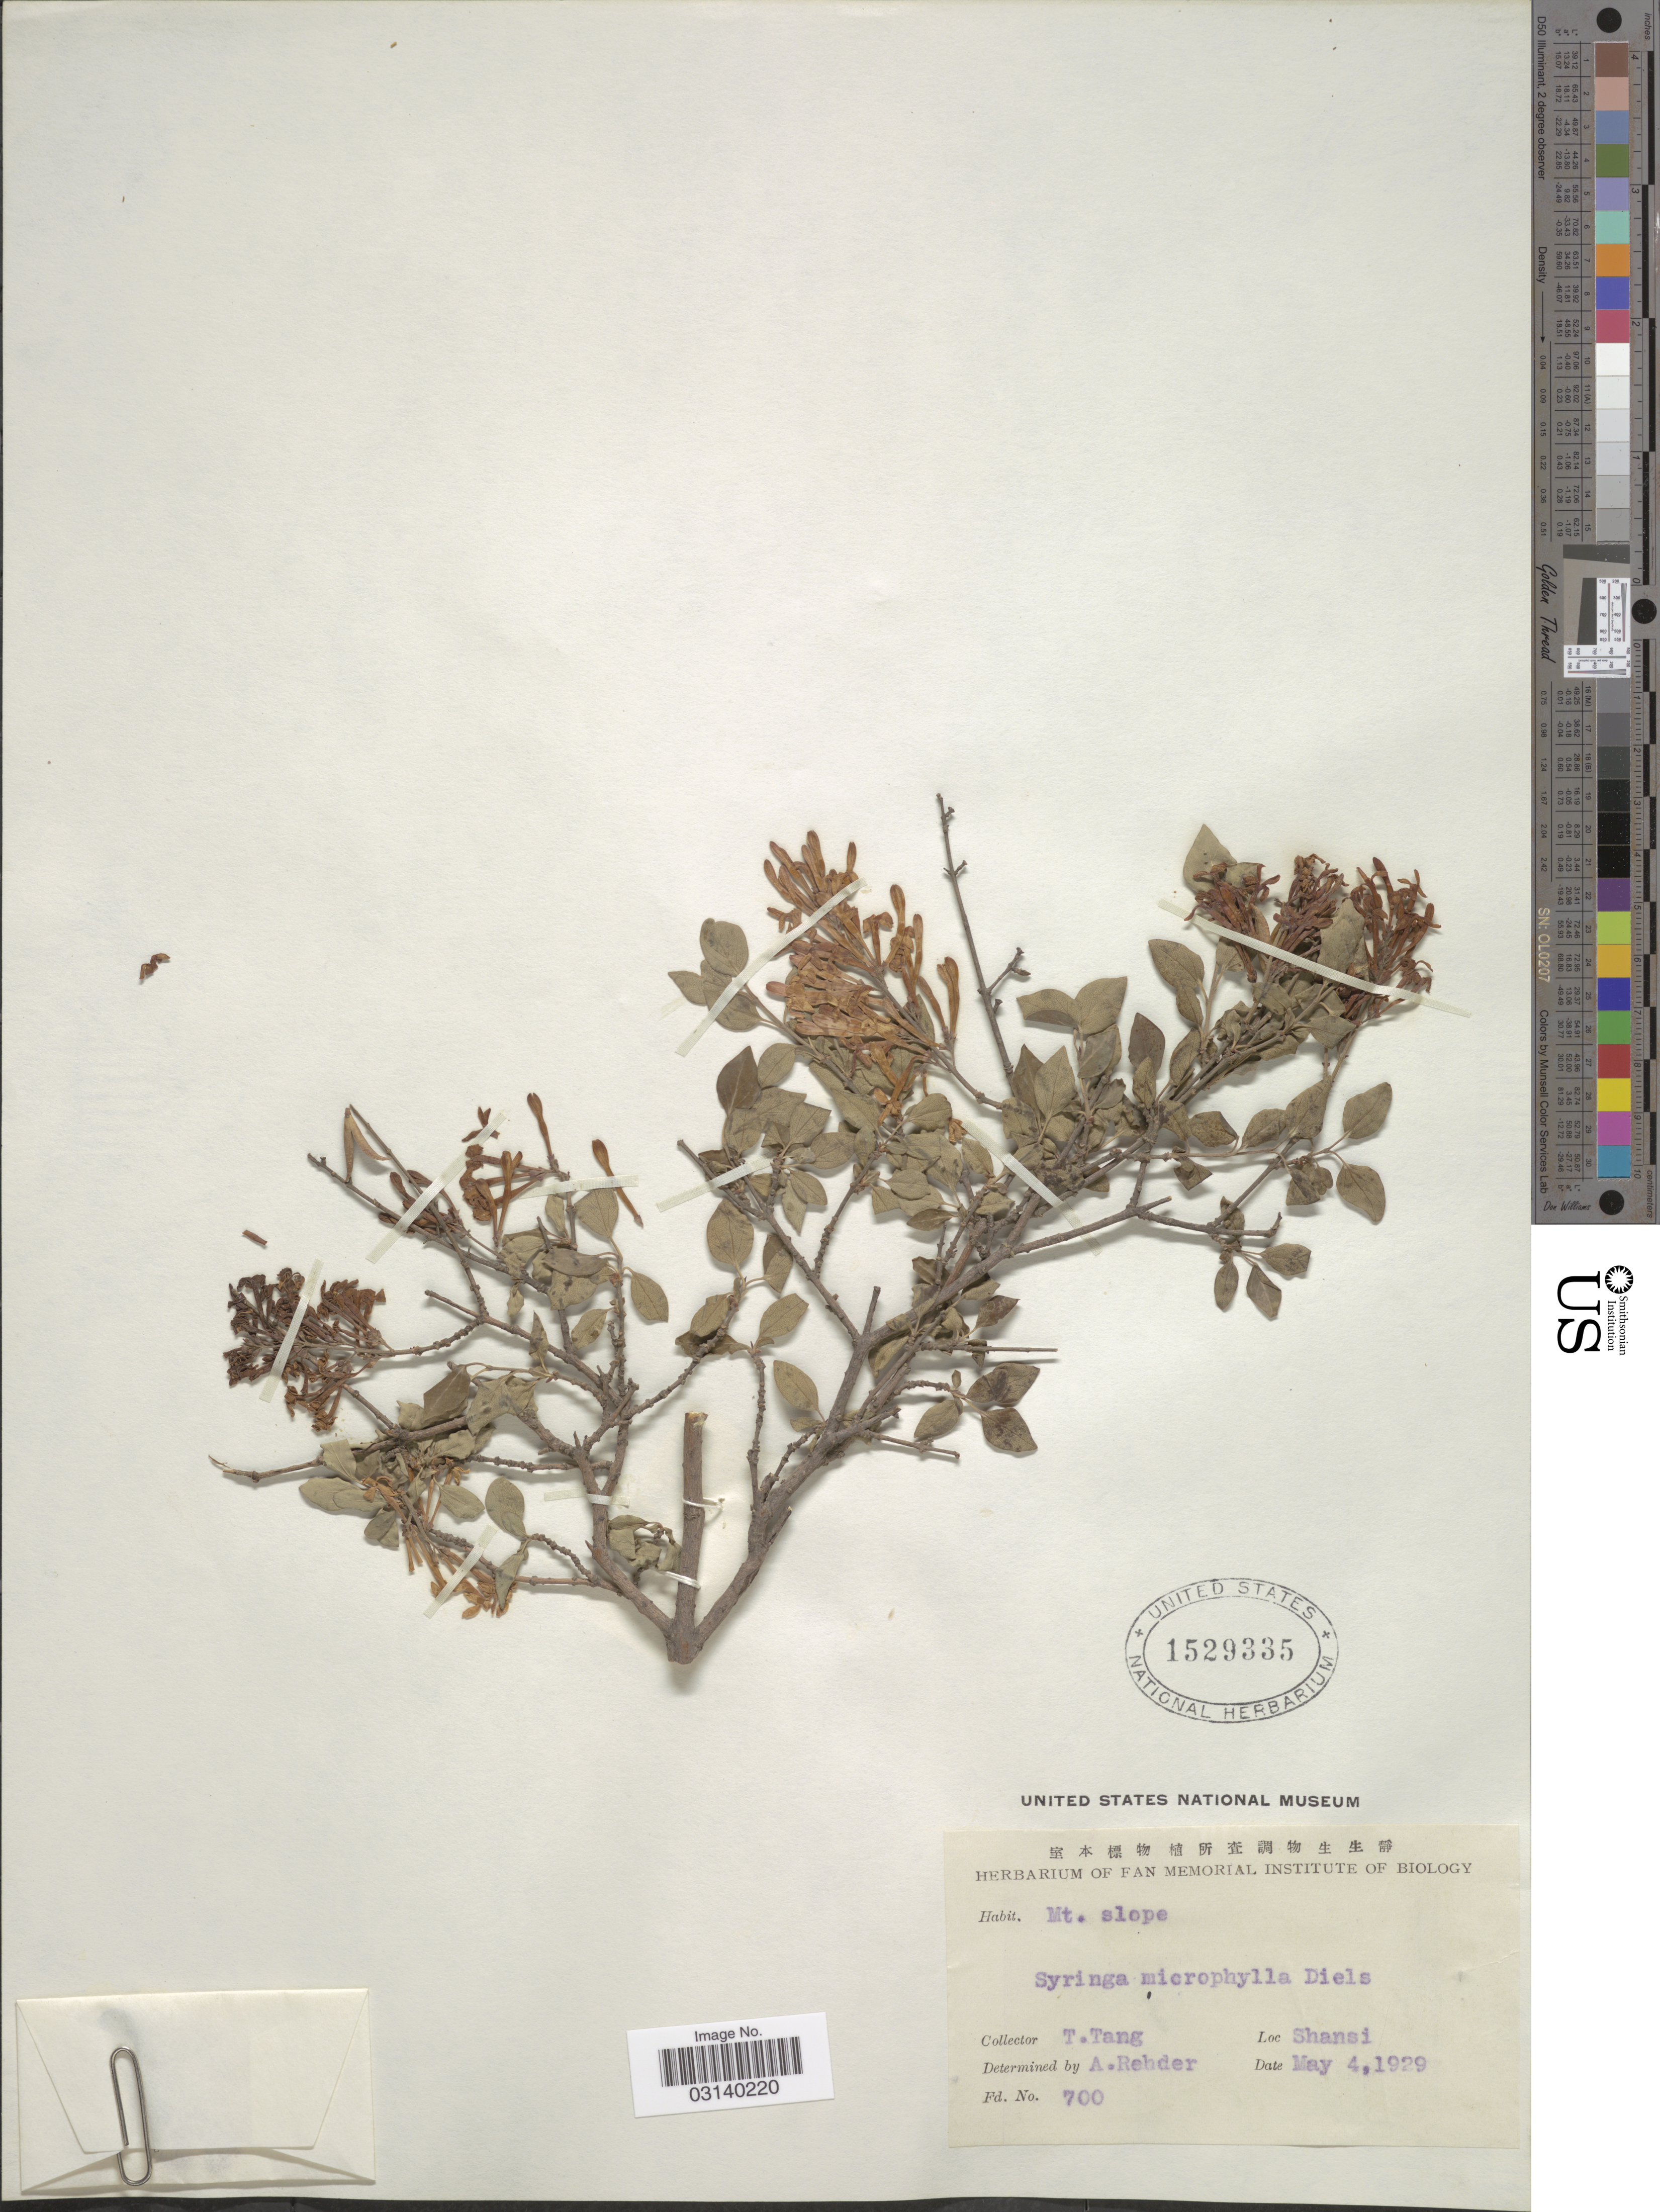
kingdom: Plantae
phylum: Tracheophyta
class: Magnoliopsida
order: Lamiales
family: Oleaceae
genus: Syringa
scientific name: Syringa pubescens subsp. microphylla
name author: (Diels) M.C. Chang & X.L. Chen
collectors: T. Tang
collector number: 700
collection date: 1929-05-04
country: China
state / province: Shanxi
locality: Mt. slope. Shansi.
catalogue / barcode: US 1529335